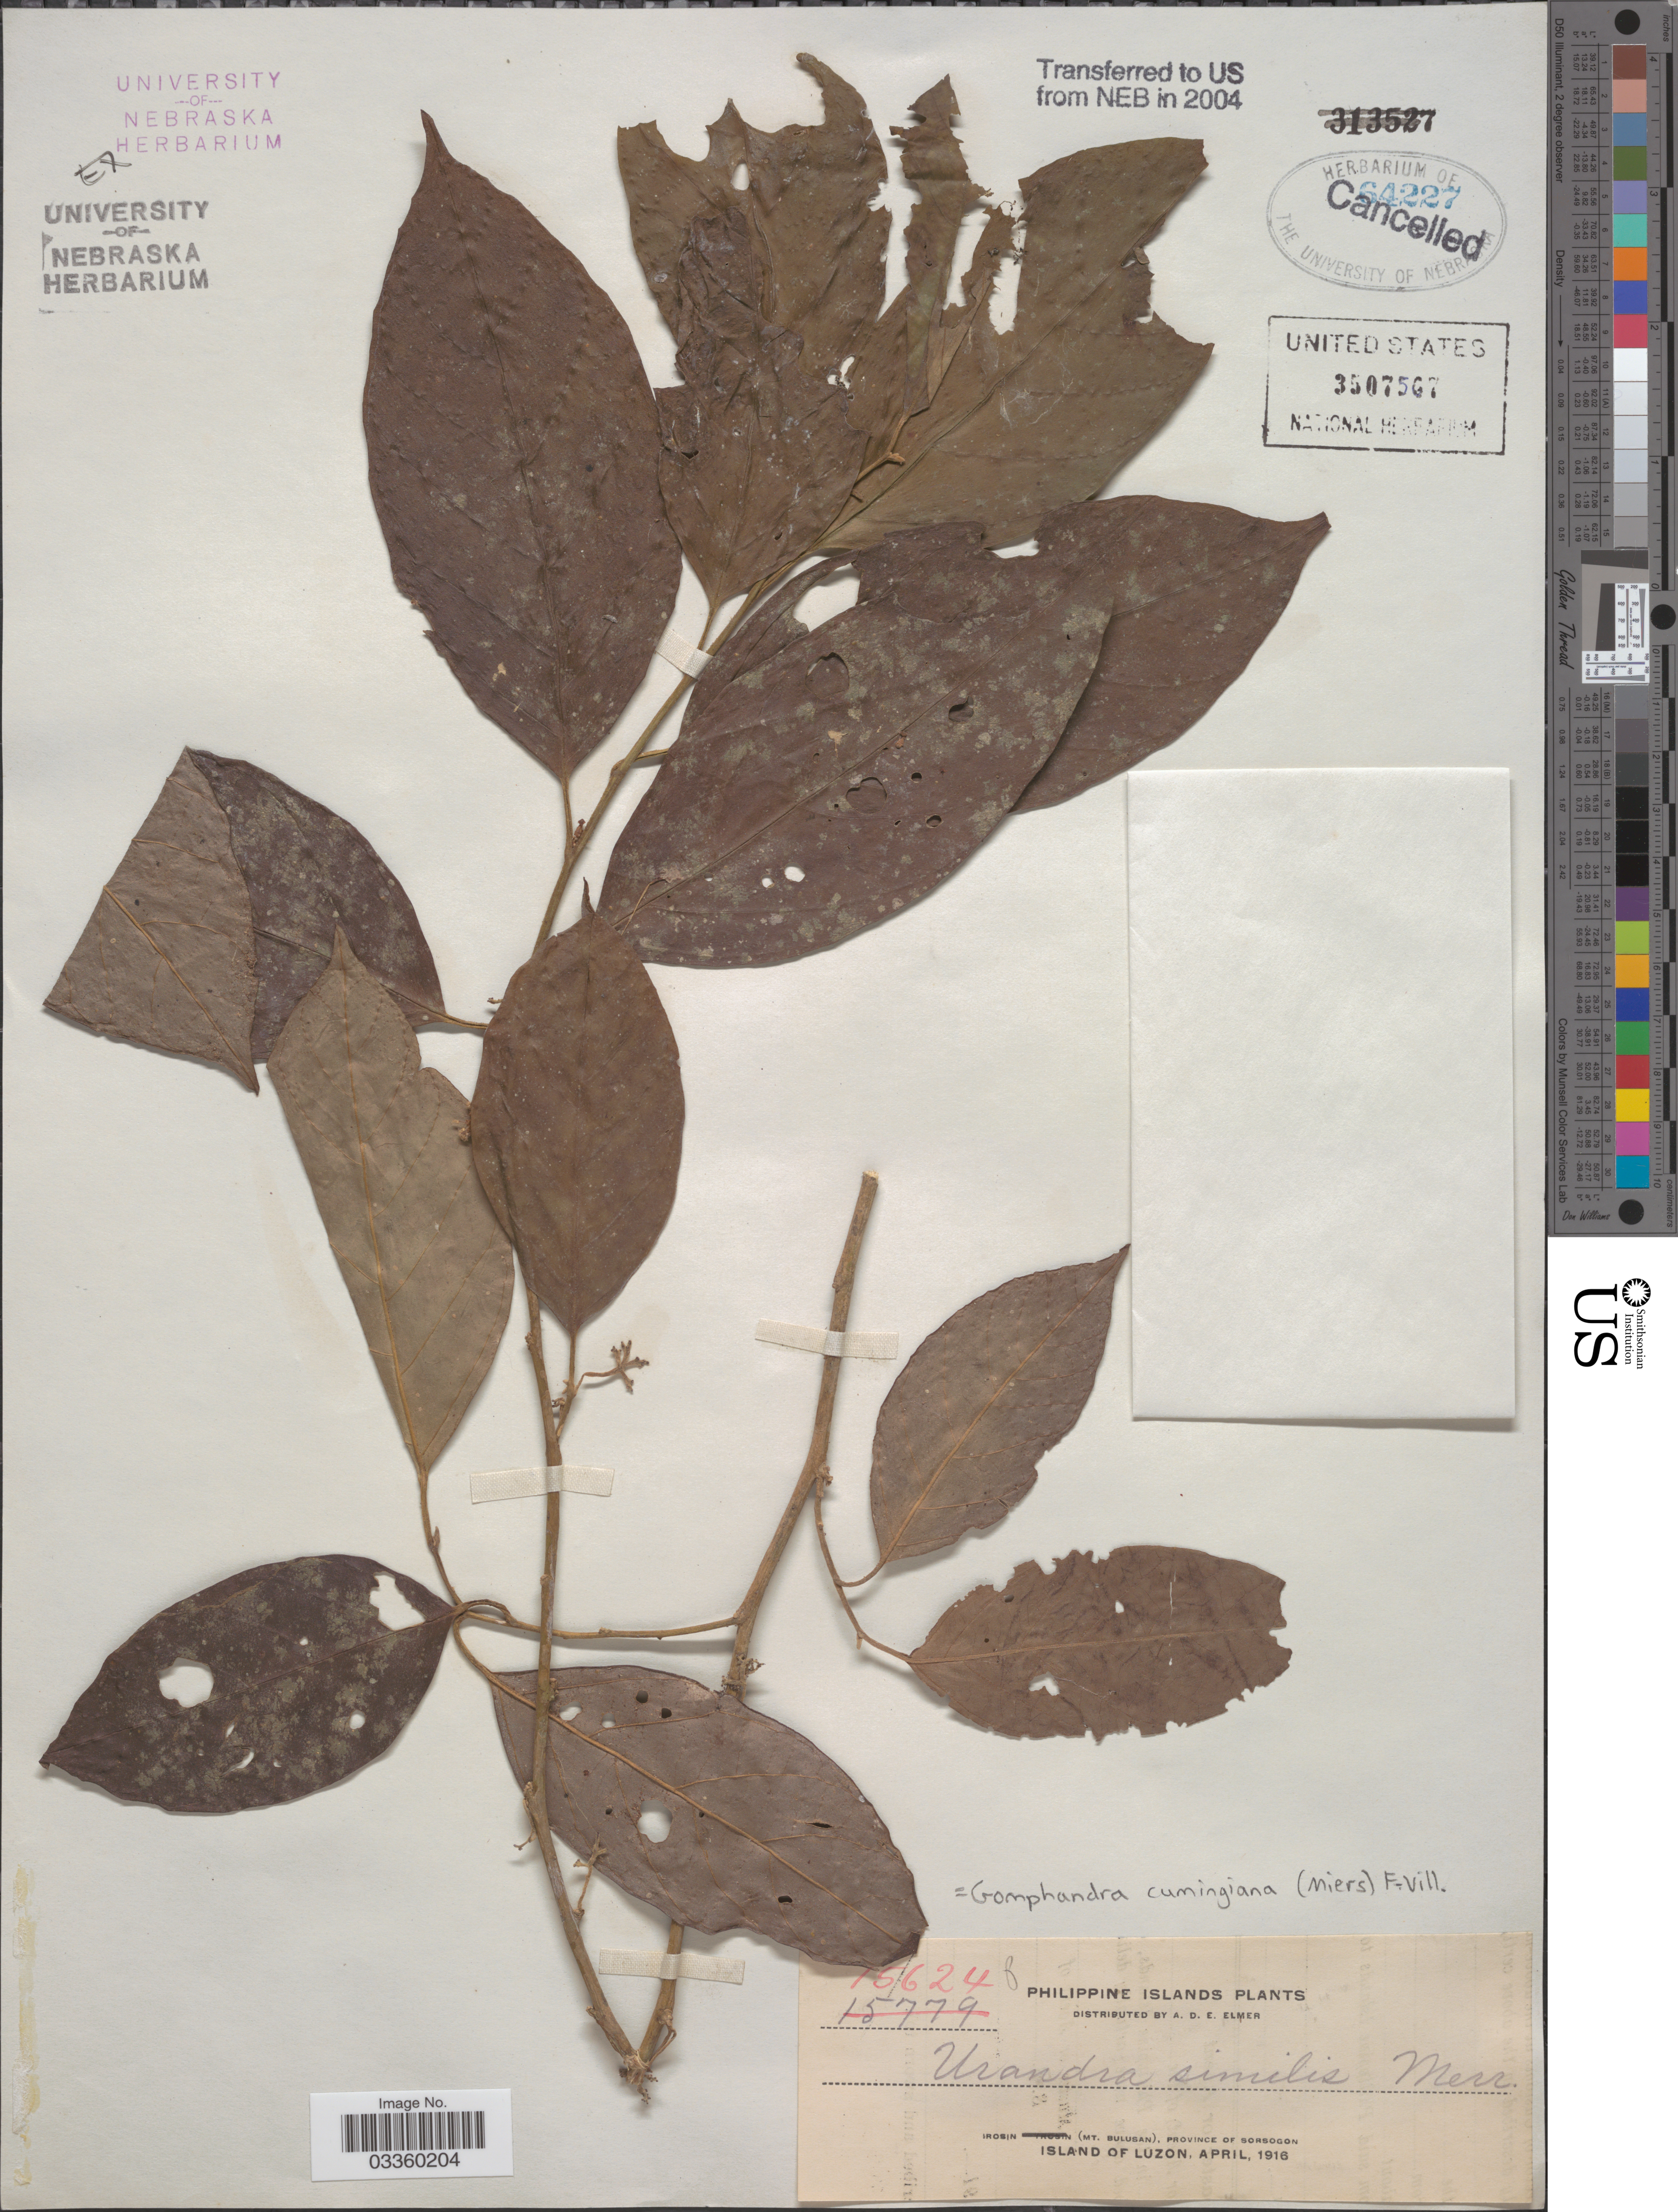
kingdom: Plantae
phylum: Tracheophyta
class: Magnoliopsida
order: Cardiopteridales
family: Stemonuraceae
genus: Gomphandra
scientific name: Gomphandra cumingiana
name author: (Miers) Fern.-Vill.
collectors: A. D. E. Elmer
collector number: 15624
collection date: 1916-04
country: Philippines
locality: Irosin (Mt. Bulusan), Province of Sorsogon. Island of Luzon.